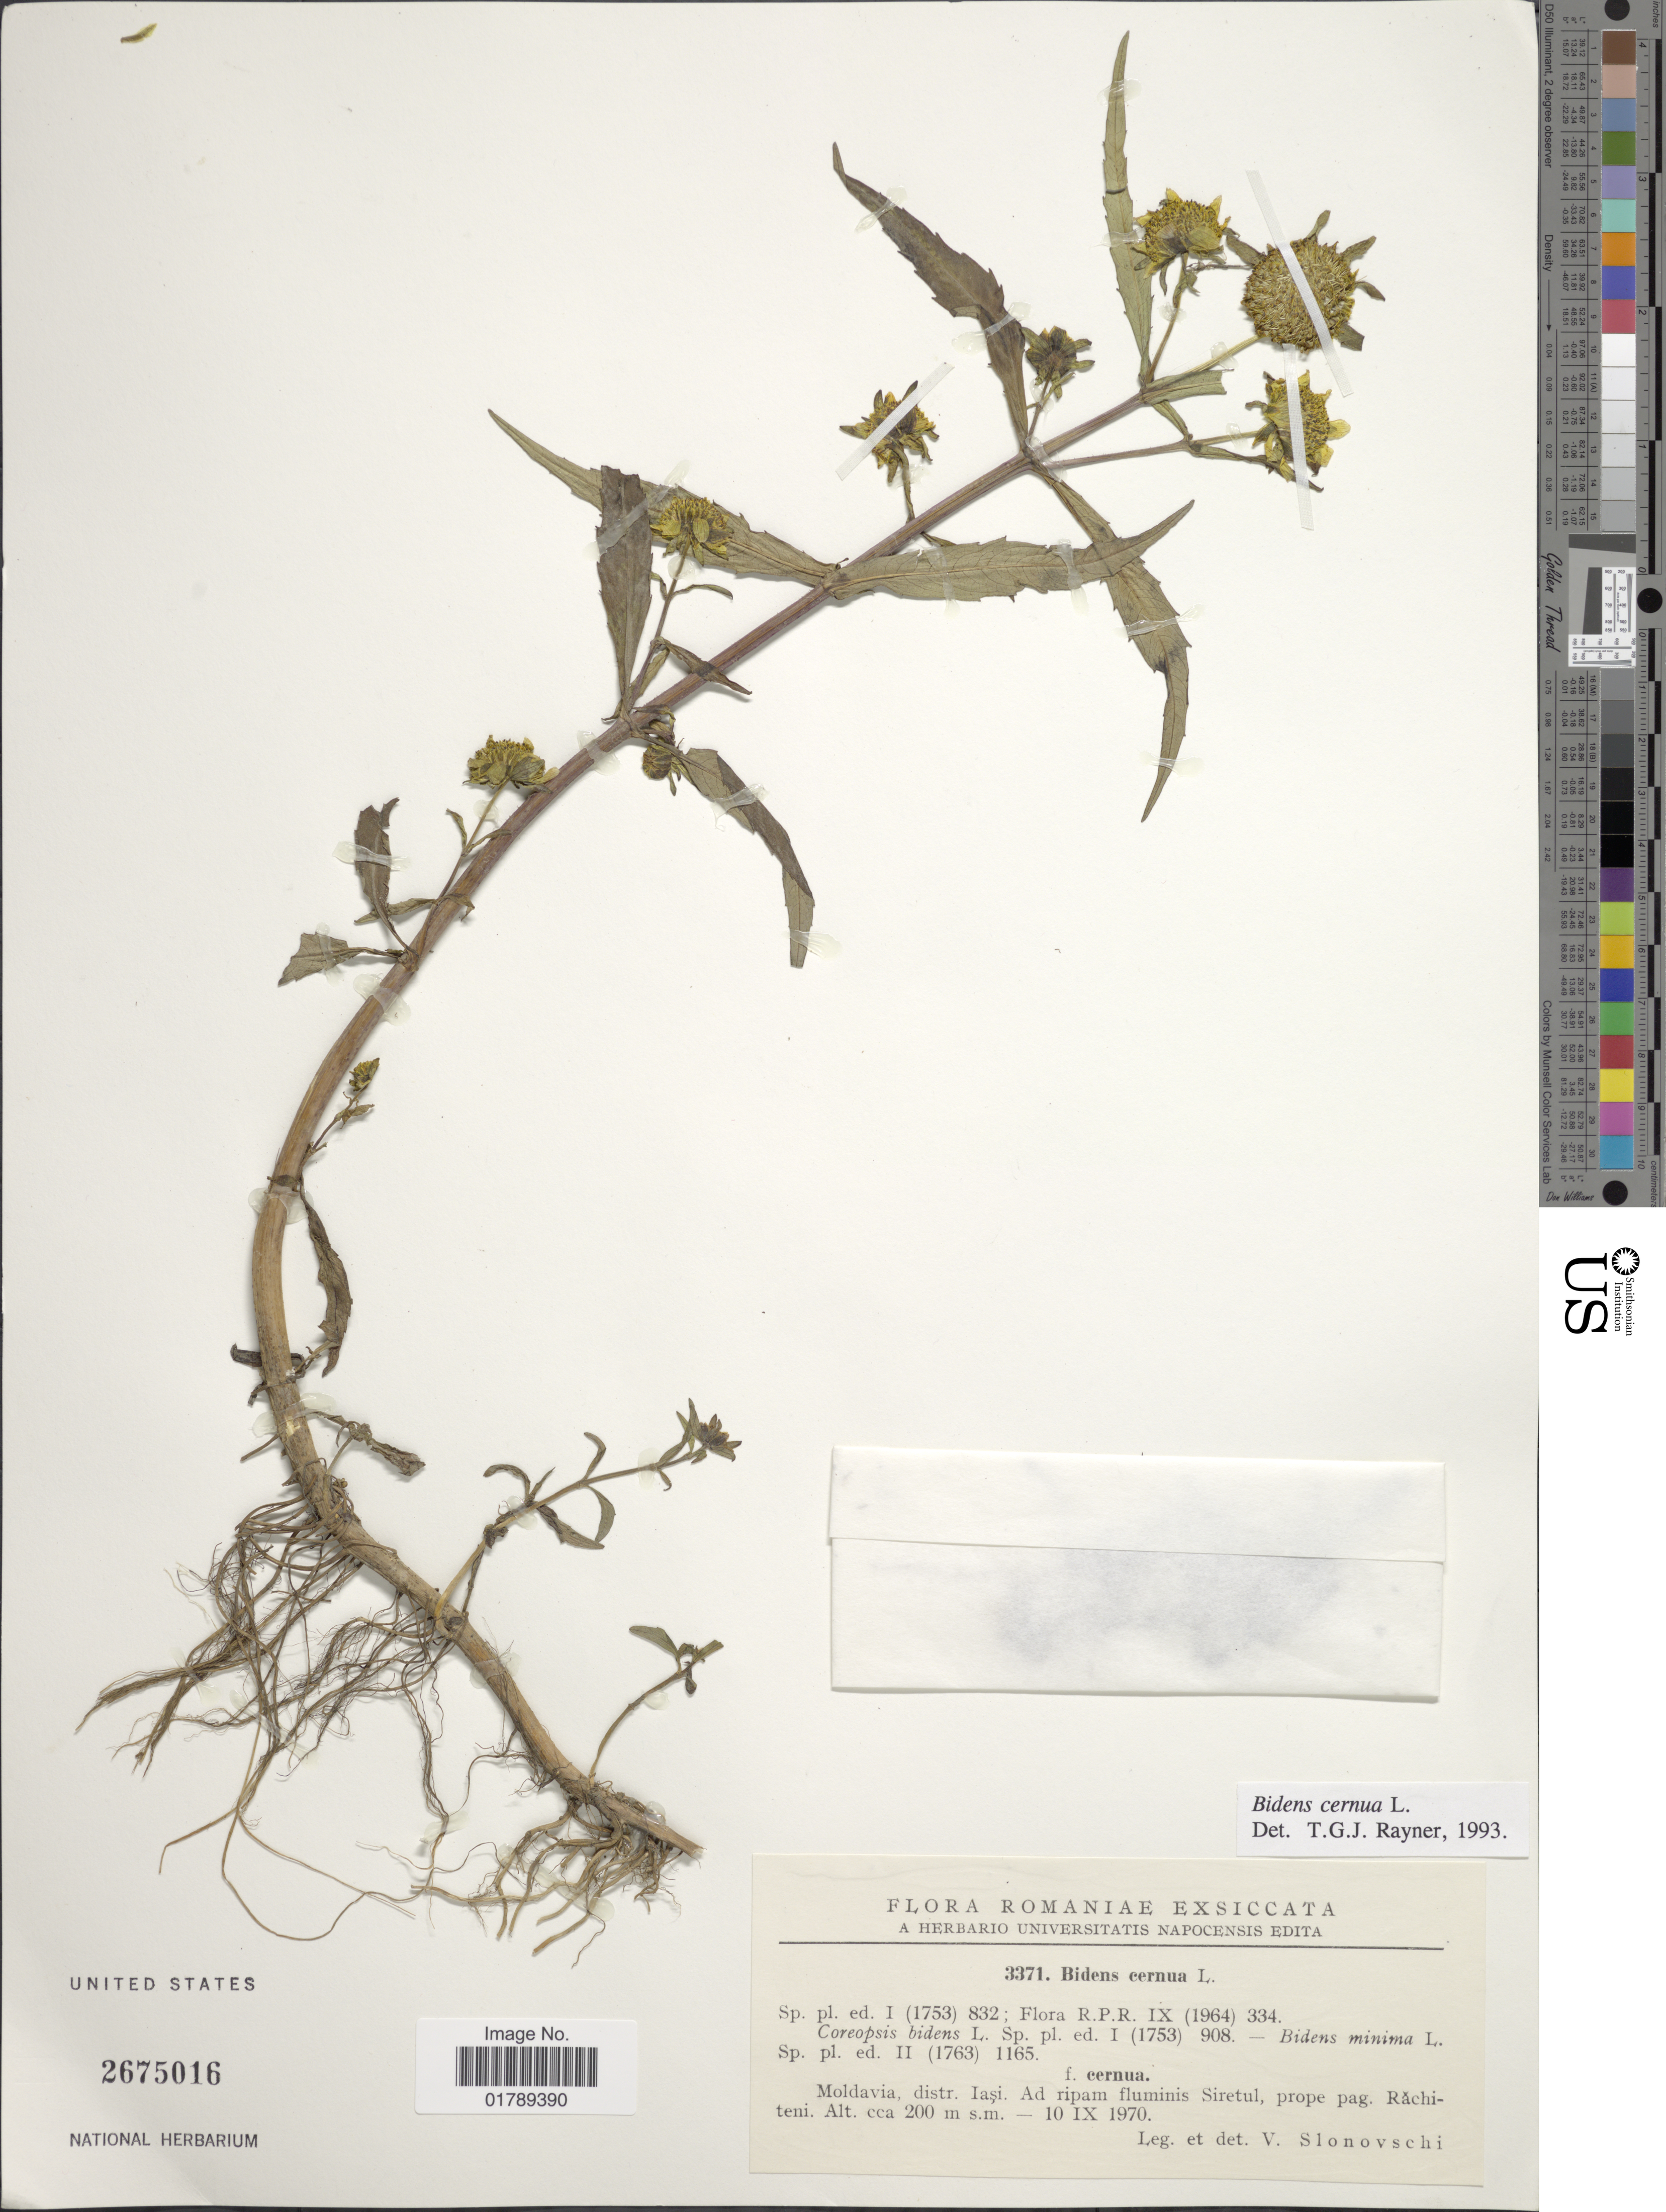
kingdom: Plantae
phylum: Tracheophyta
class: Magnoliopsida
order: Asterales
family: Asteraceae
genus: Bidens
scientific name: Bidens cernua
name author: L.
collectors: V. Slonovschi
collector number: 3371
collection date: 1970-09-10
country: Romania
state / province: Iasi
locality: Moldavia; distr. Iasi. Ad ripam fluminis Siretul, prope pag. Rachiteni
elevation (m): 200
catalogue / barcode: US 2675016